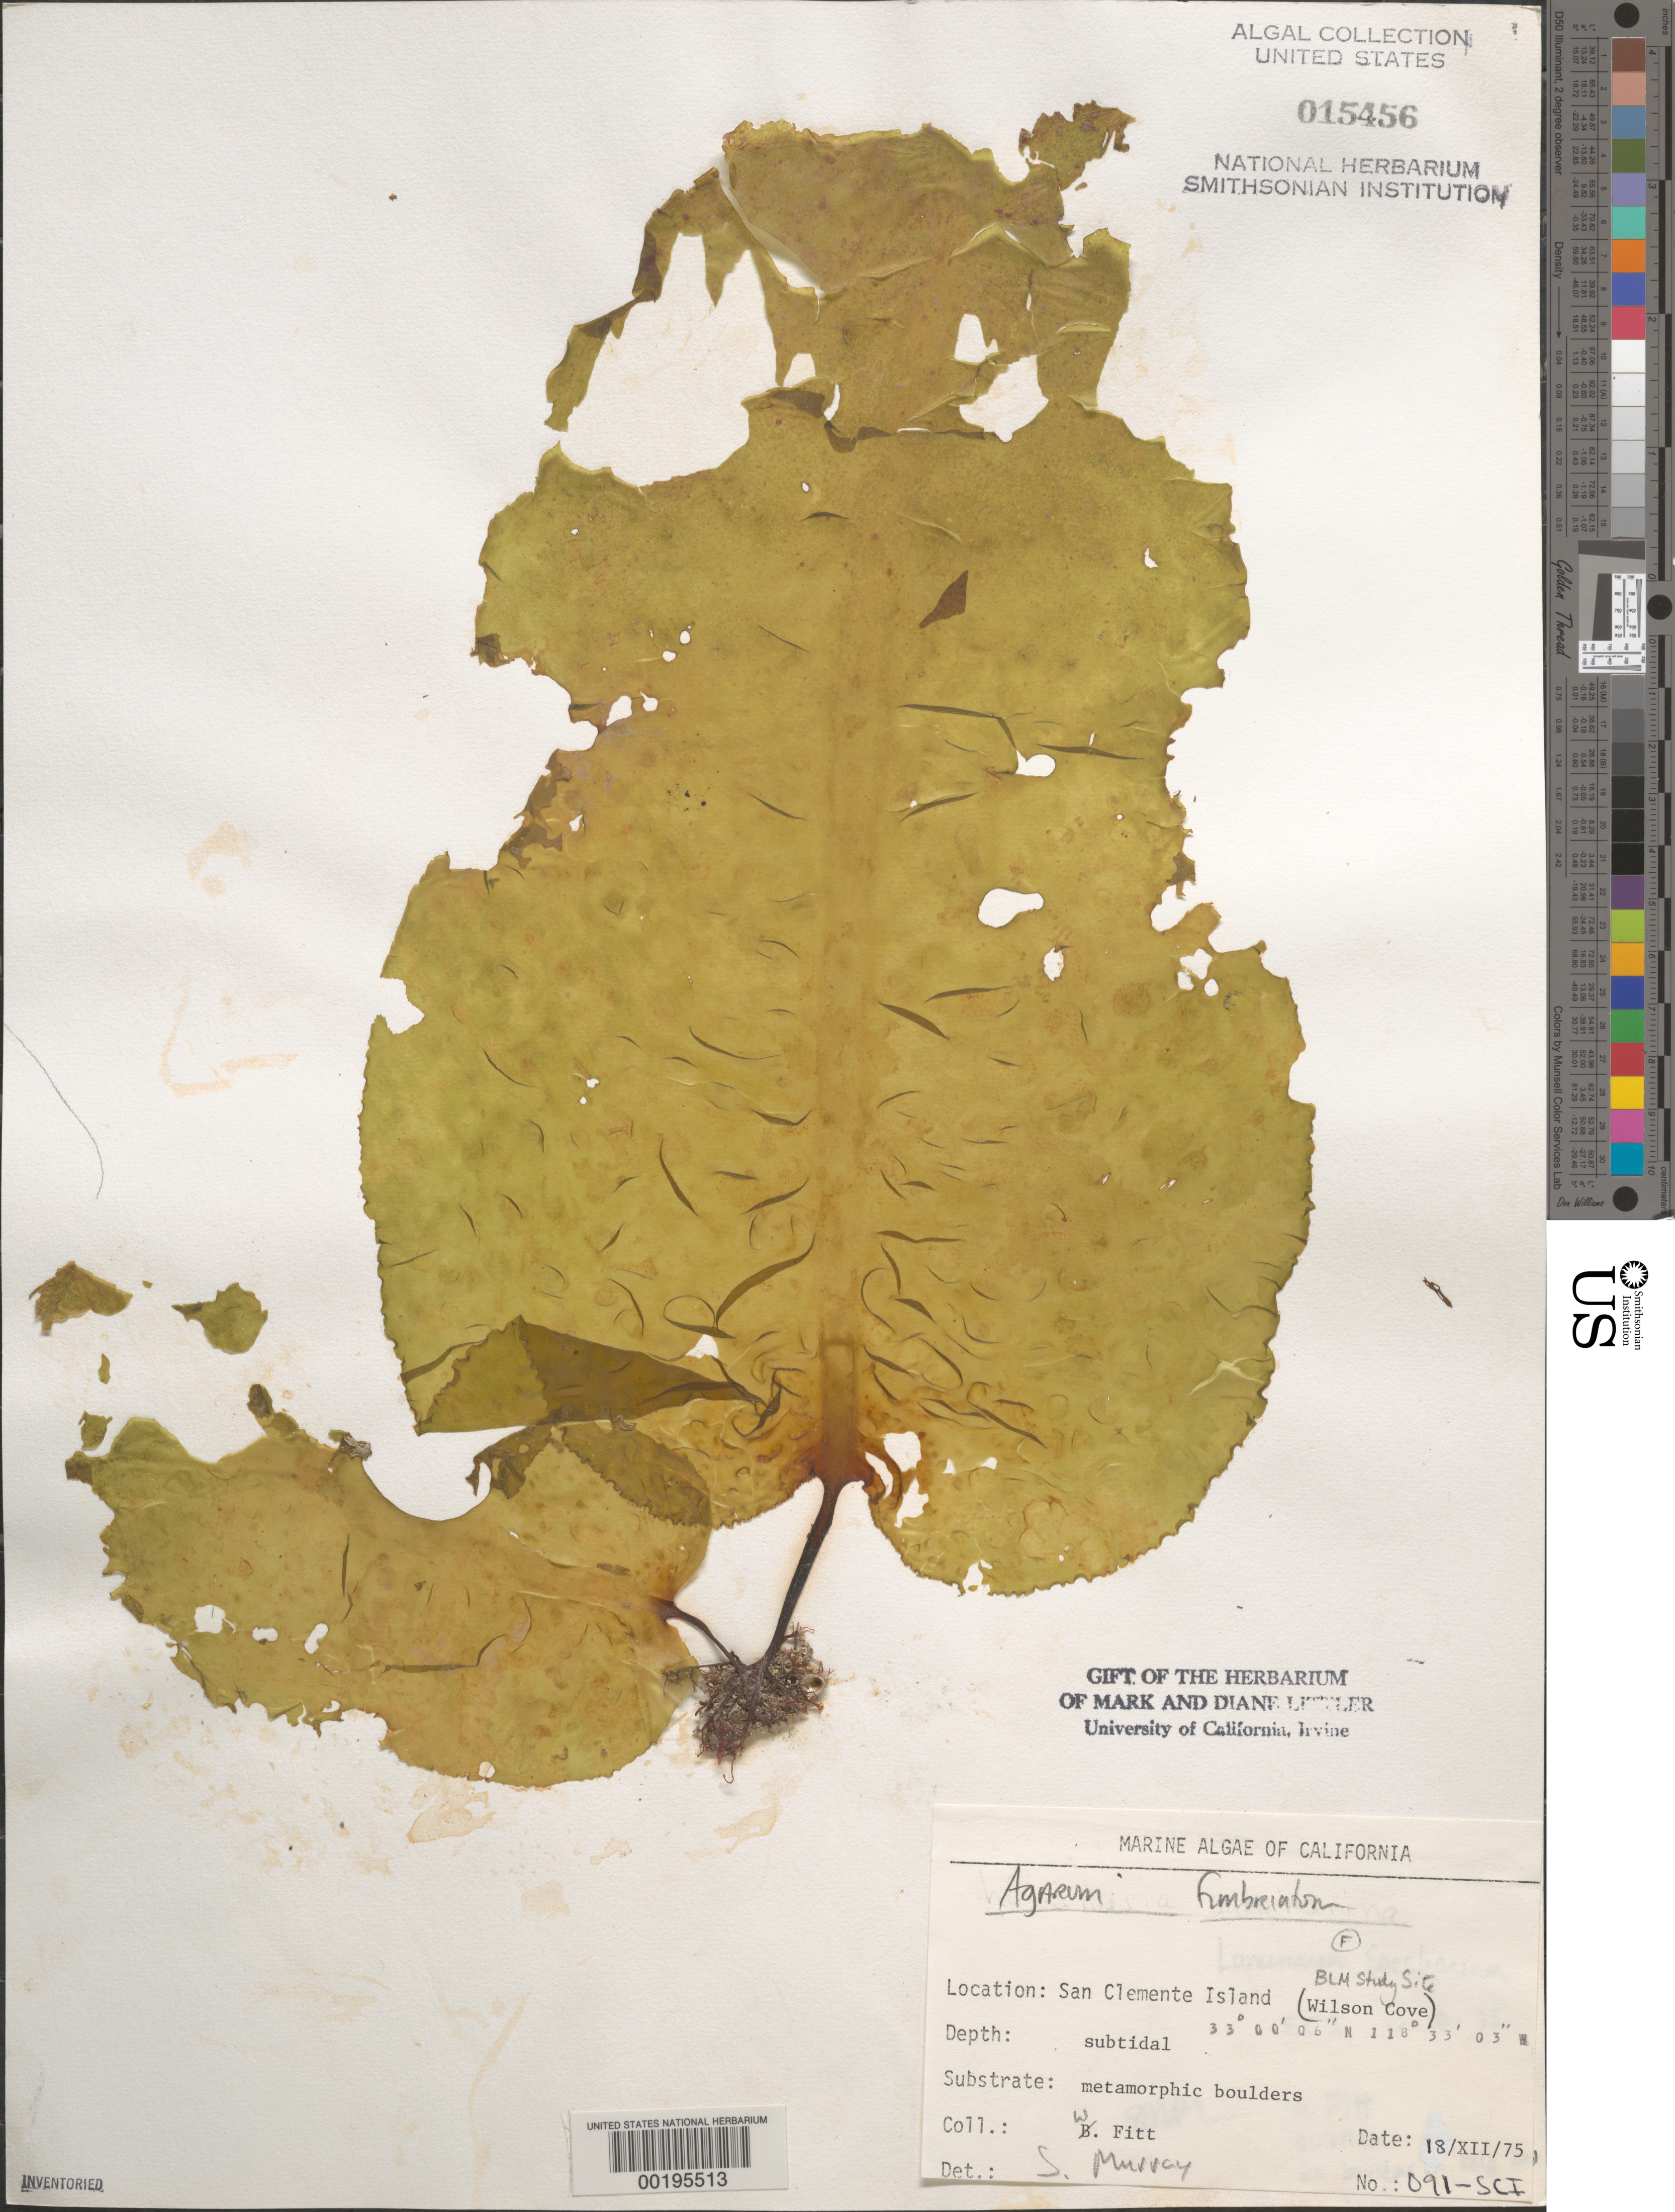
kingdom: Chromista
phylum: Ochrophyta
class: Phaeophyceae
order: Laminariales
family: Agaraceae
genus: Neoagarum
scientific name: Neoagarum fimbriatum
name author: (Harvey) H.Kawai & Hanyuda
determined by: Algae name updating Project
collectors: W. Fitt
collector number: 091-sci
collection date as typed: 18 Dec 1975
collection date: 1975-12-18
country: United States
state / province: California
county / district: Los Angeles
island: San Clemente Island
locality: Wilson Cove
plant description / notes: BLM-SOCALBIGHT Rocky Intertidal Survey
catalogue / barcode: US 15456